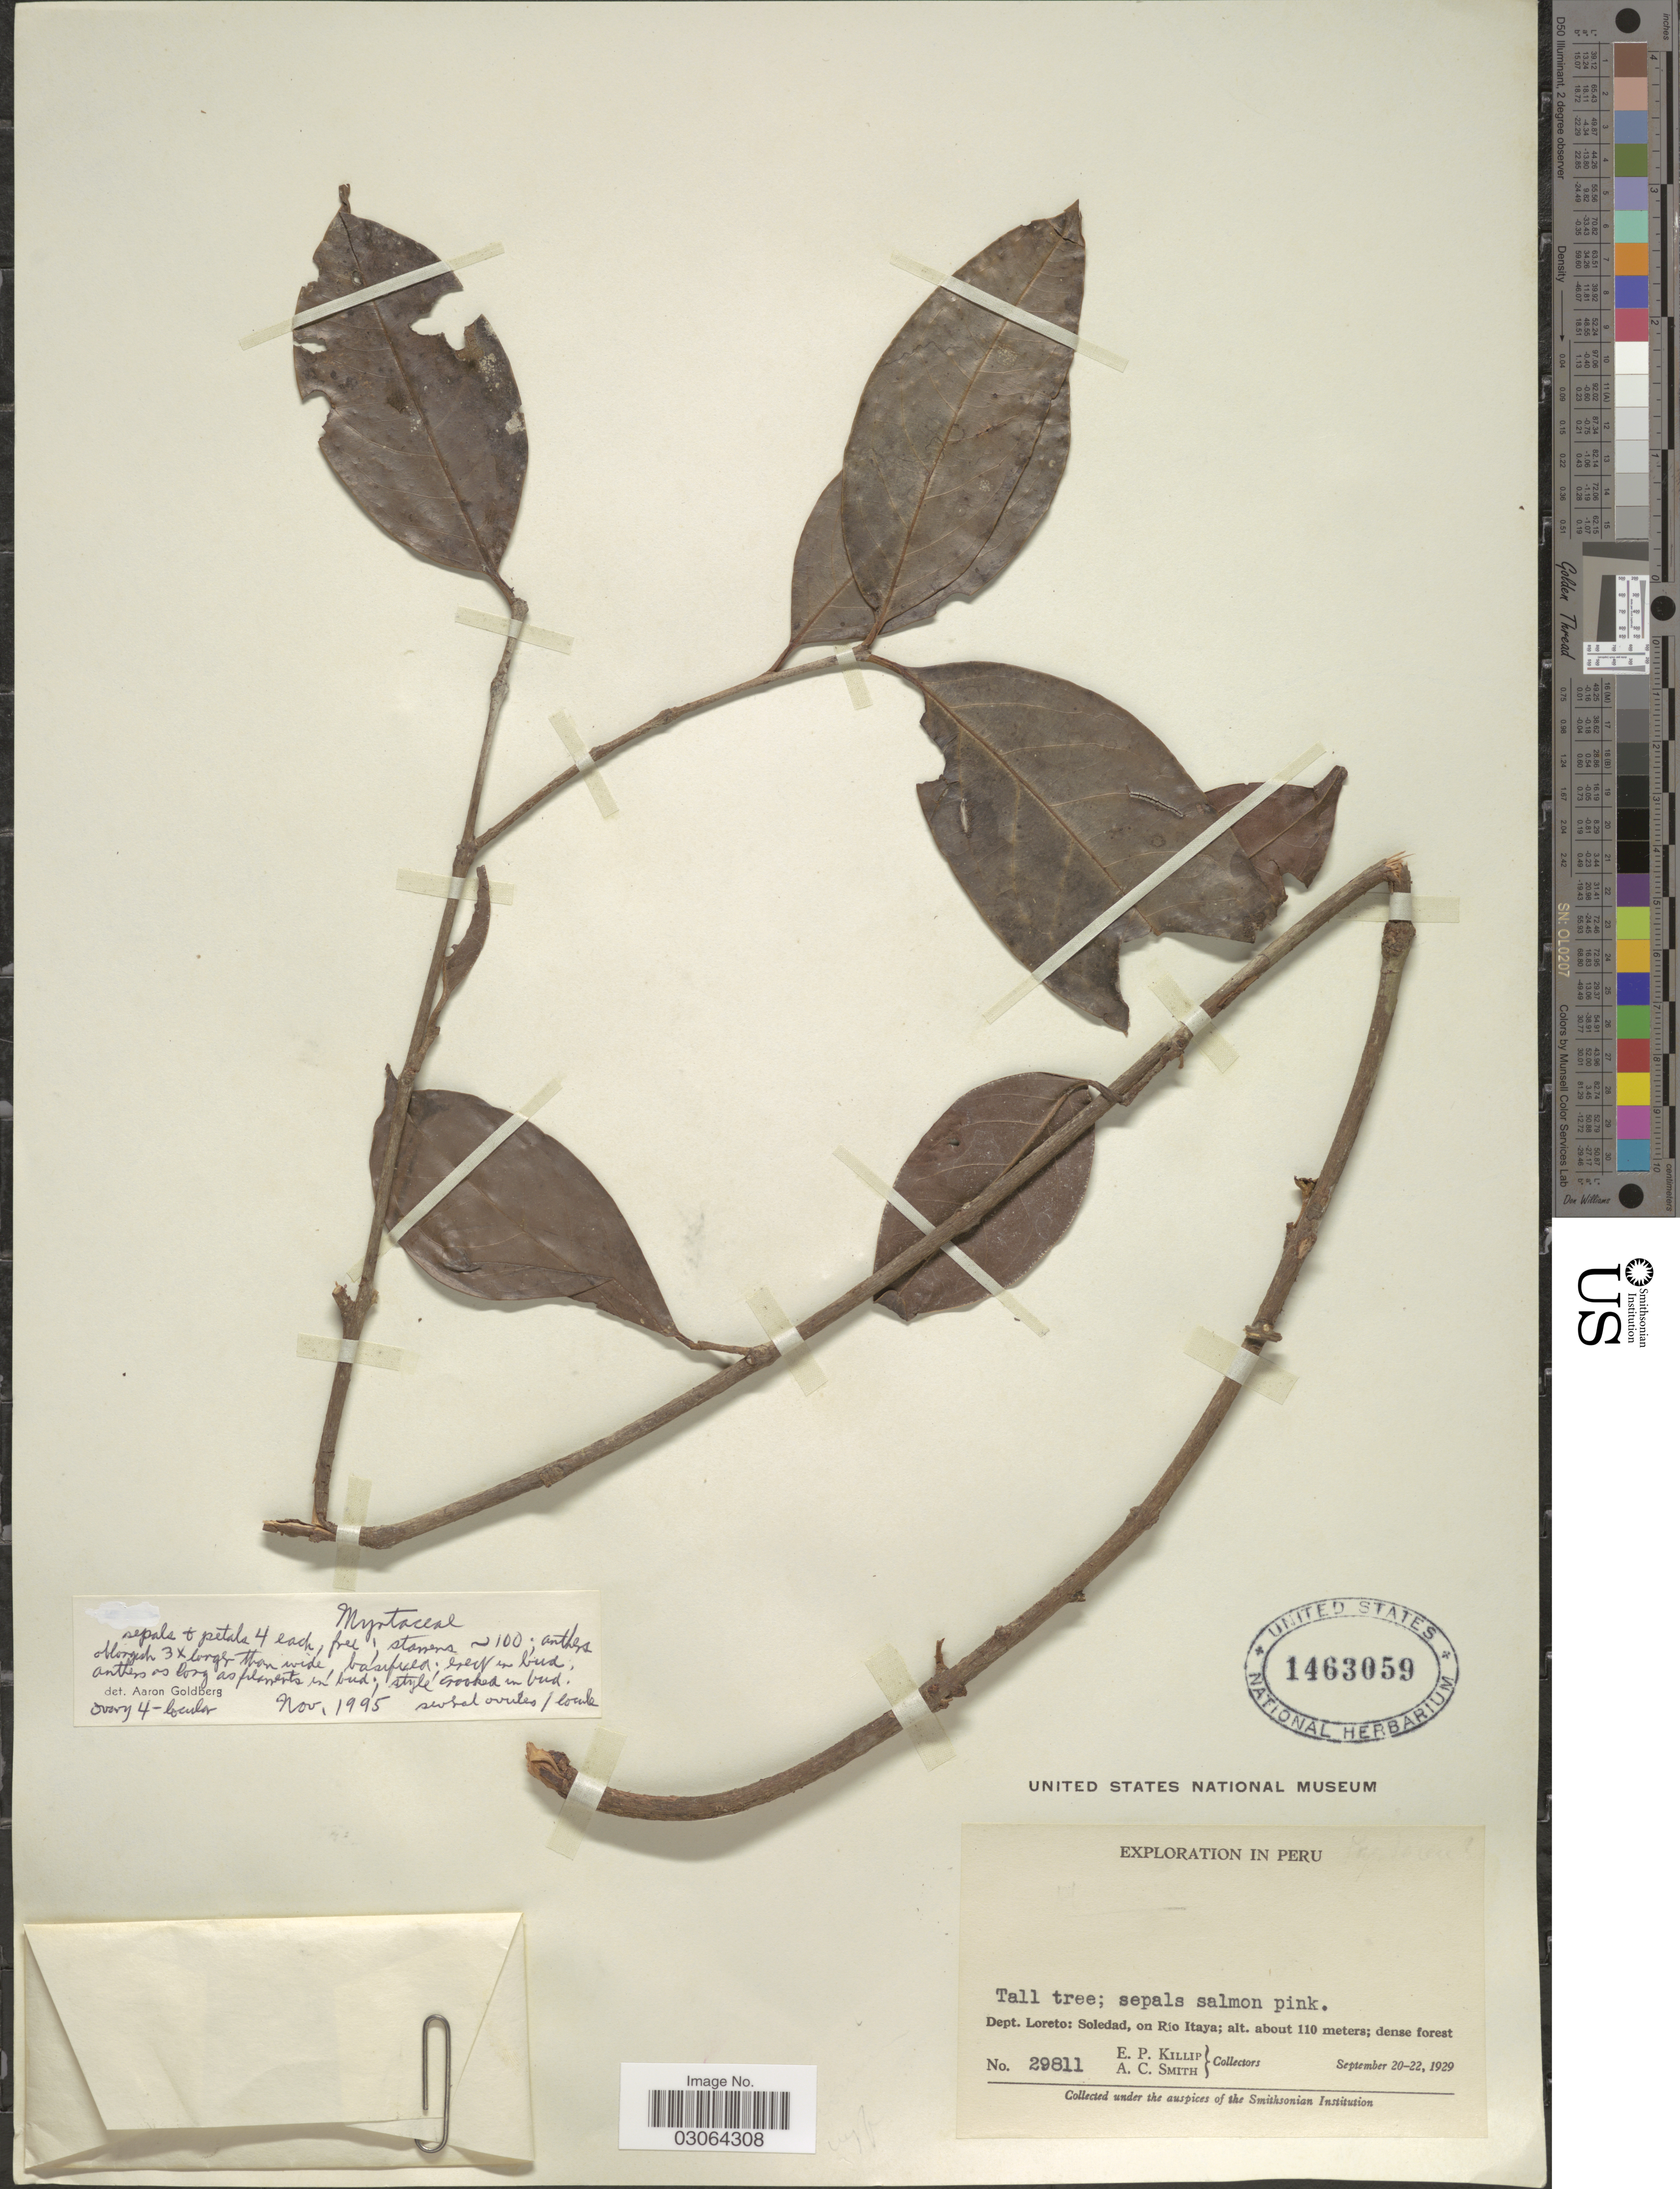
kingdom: Plantae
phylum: Tracheophyta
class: Magnoliopsida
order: Myrtales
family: Myrtaceae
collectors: E. P. Killip & A. C. Smith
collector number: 29811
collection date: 1929-09-20/1929-09-22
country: Peru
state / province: Loreto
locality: Dept. Loreto: Soledad, on Río Itaya.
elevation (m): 110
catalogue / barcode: US 1463059